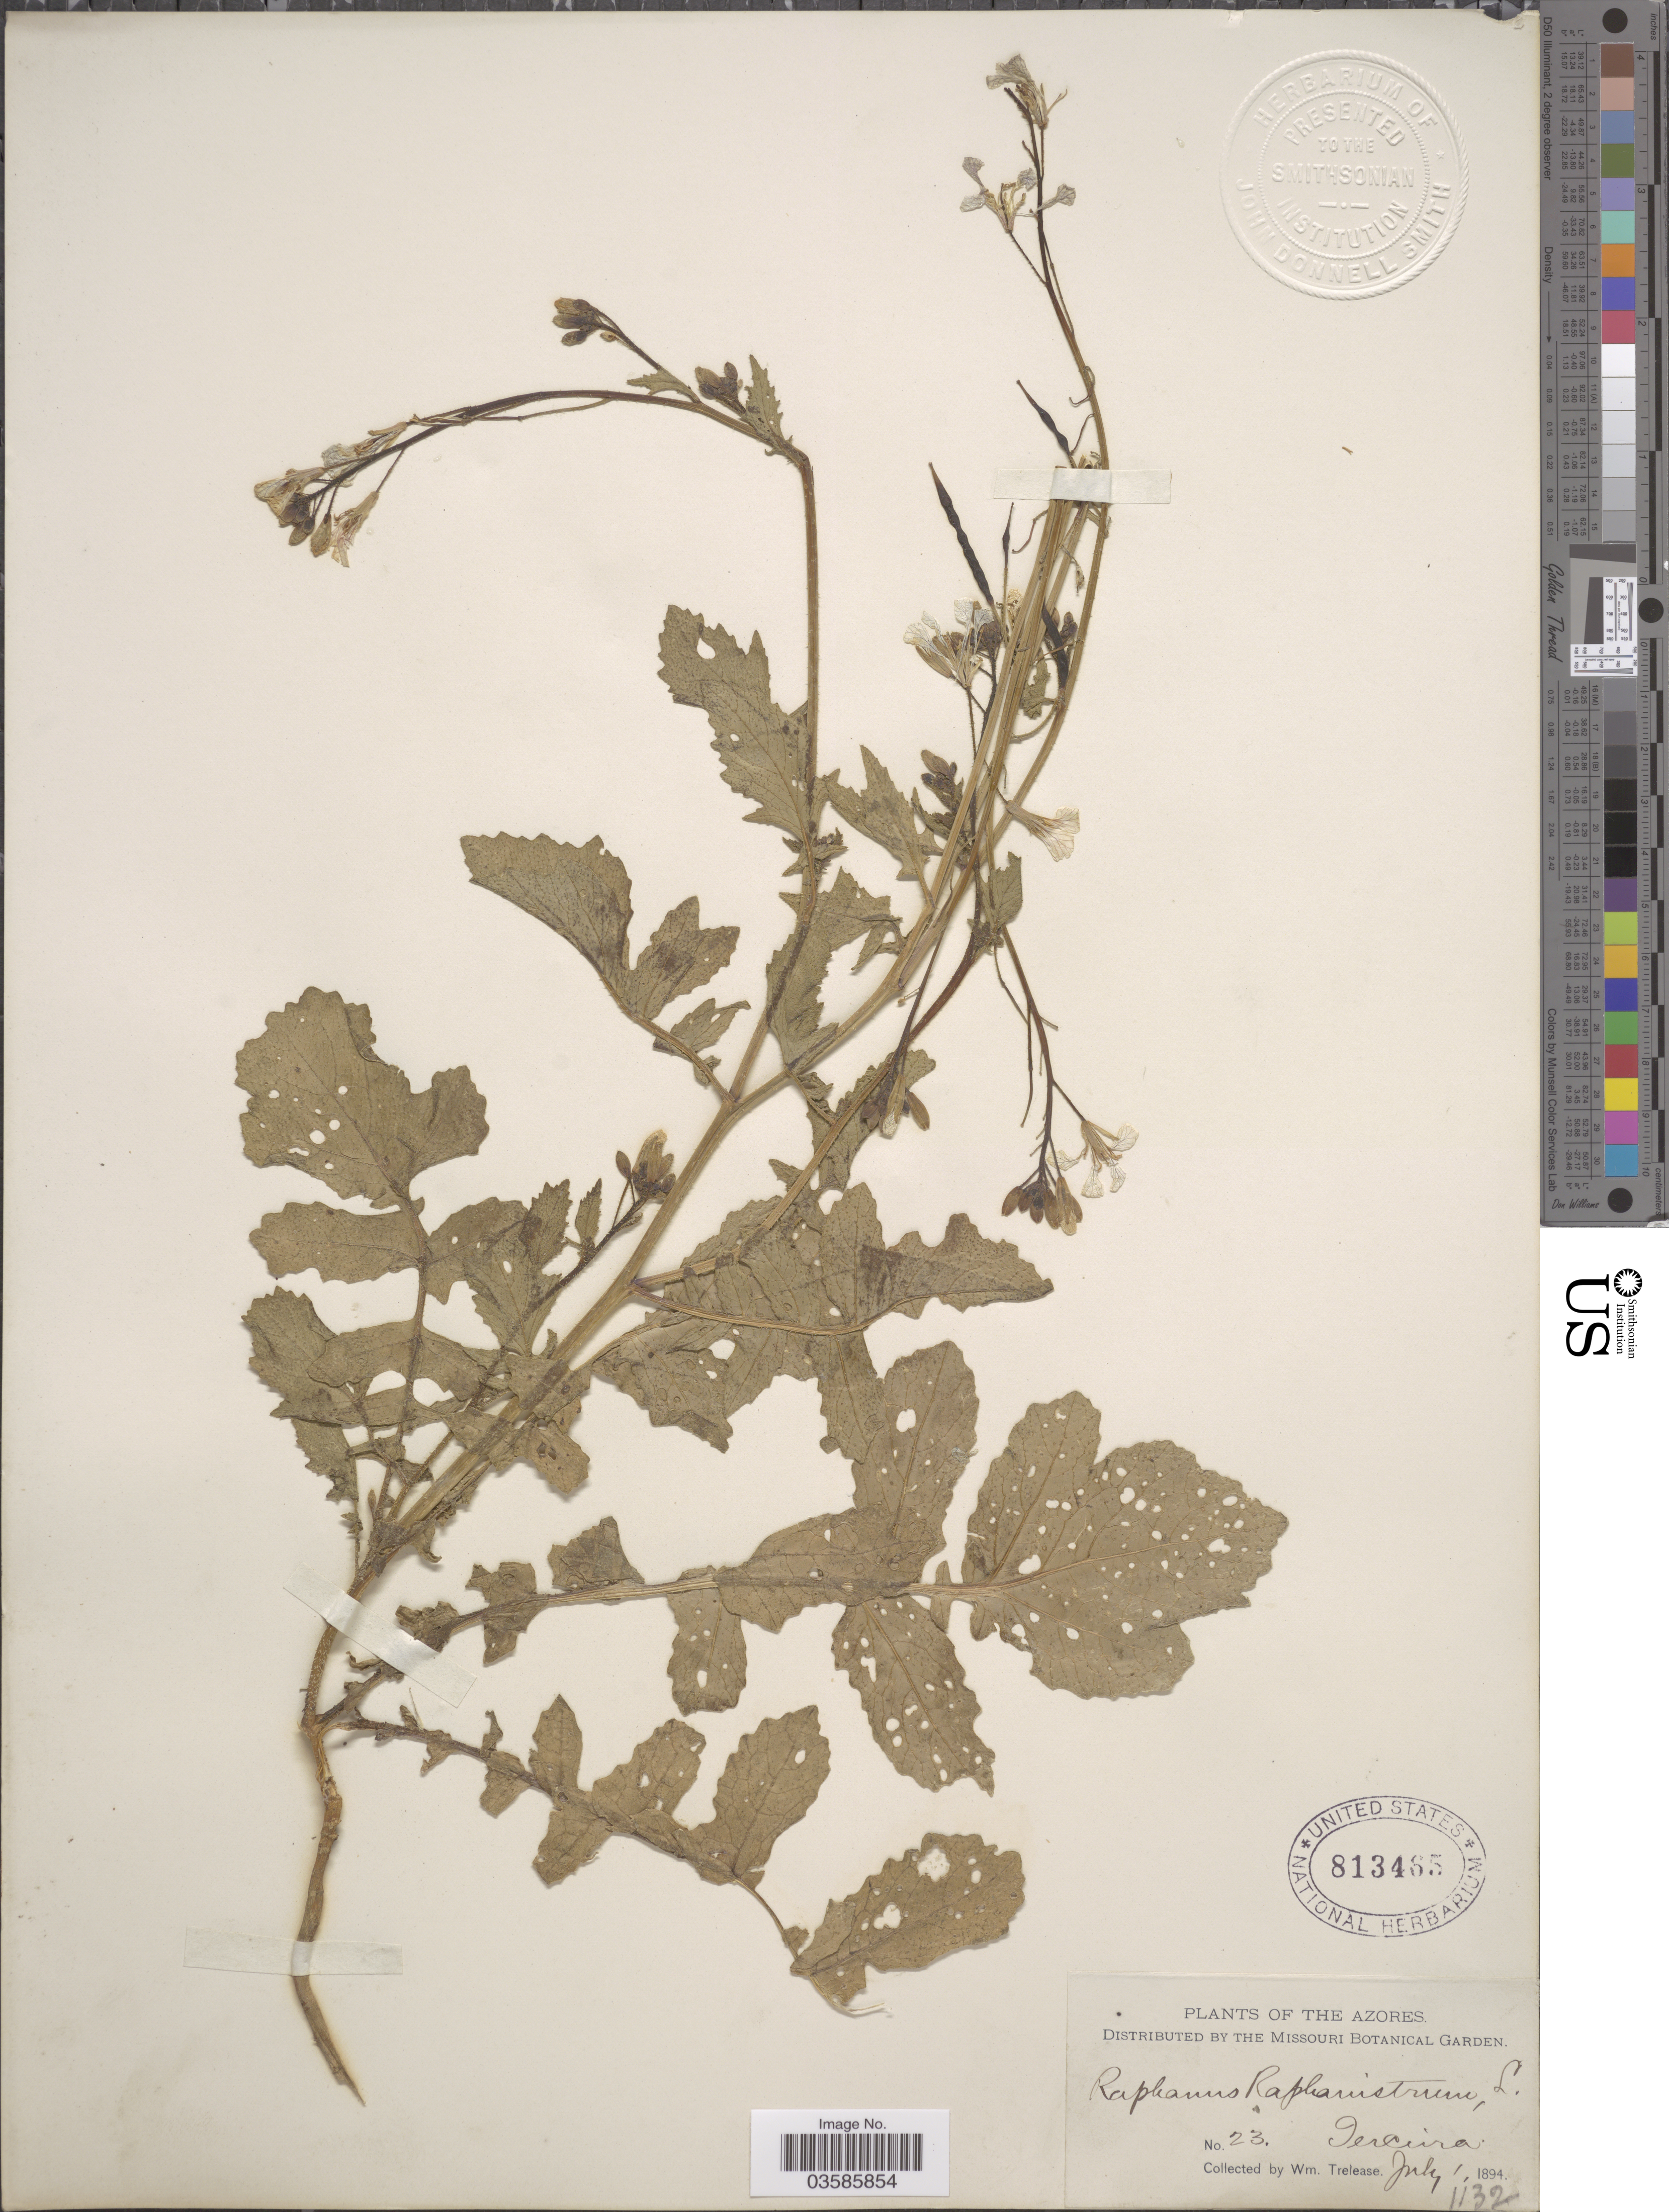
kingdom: Plantae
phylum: Tracheophyta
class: Magnoliopsida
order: Brassicales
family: Brassicaceae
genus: Raphanus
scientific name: Raphanus sativus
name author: L.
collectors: W. Trelease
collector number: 23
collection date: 1894-07-01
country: Portugal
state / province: Azores (Aut. Reg.)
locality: Terceira.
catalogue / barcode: US 813465